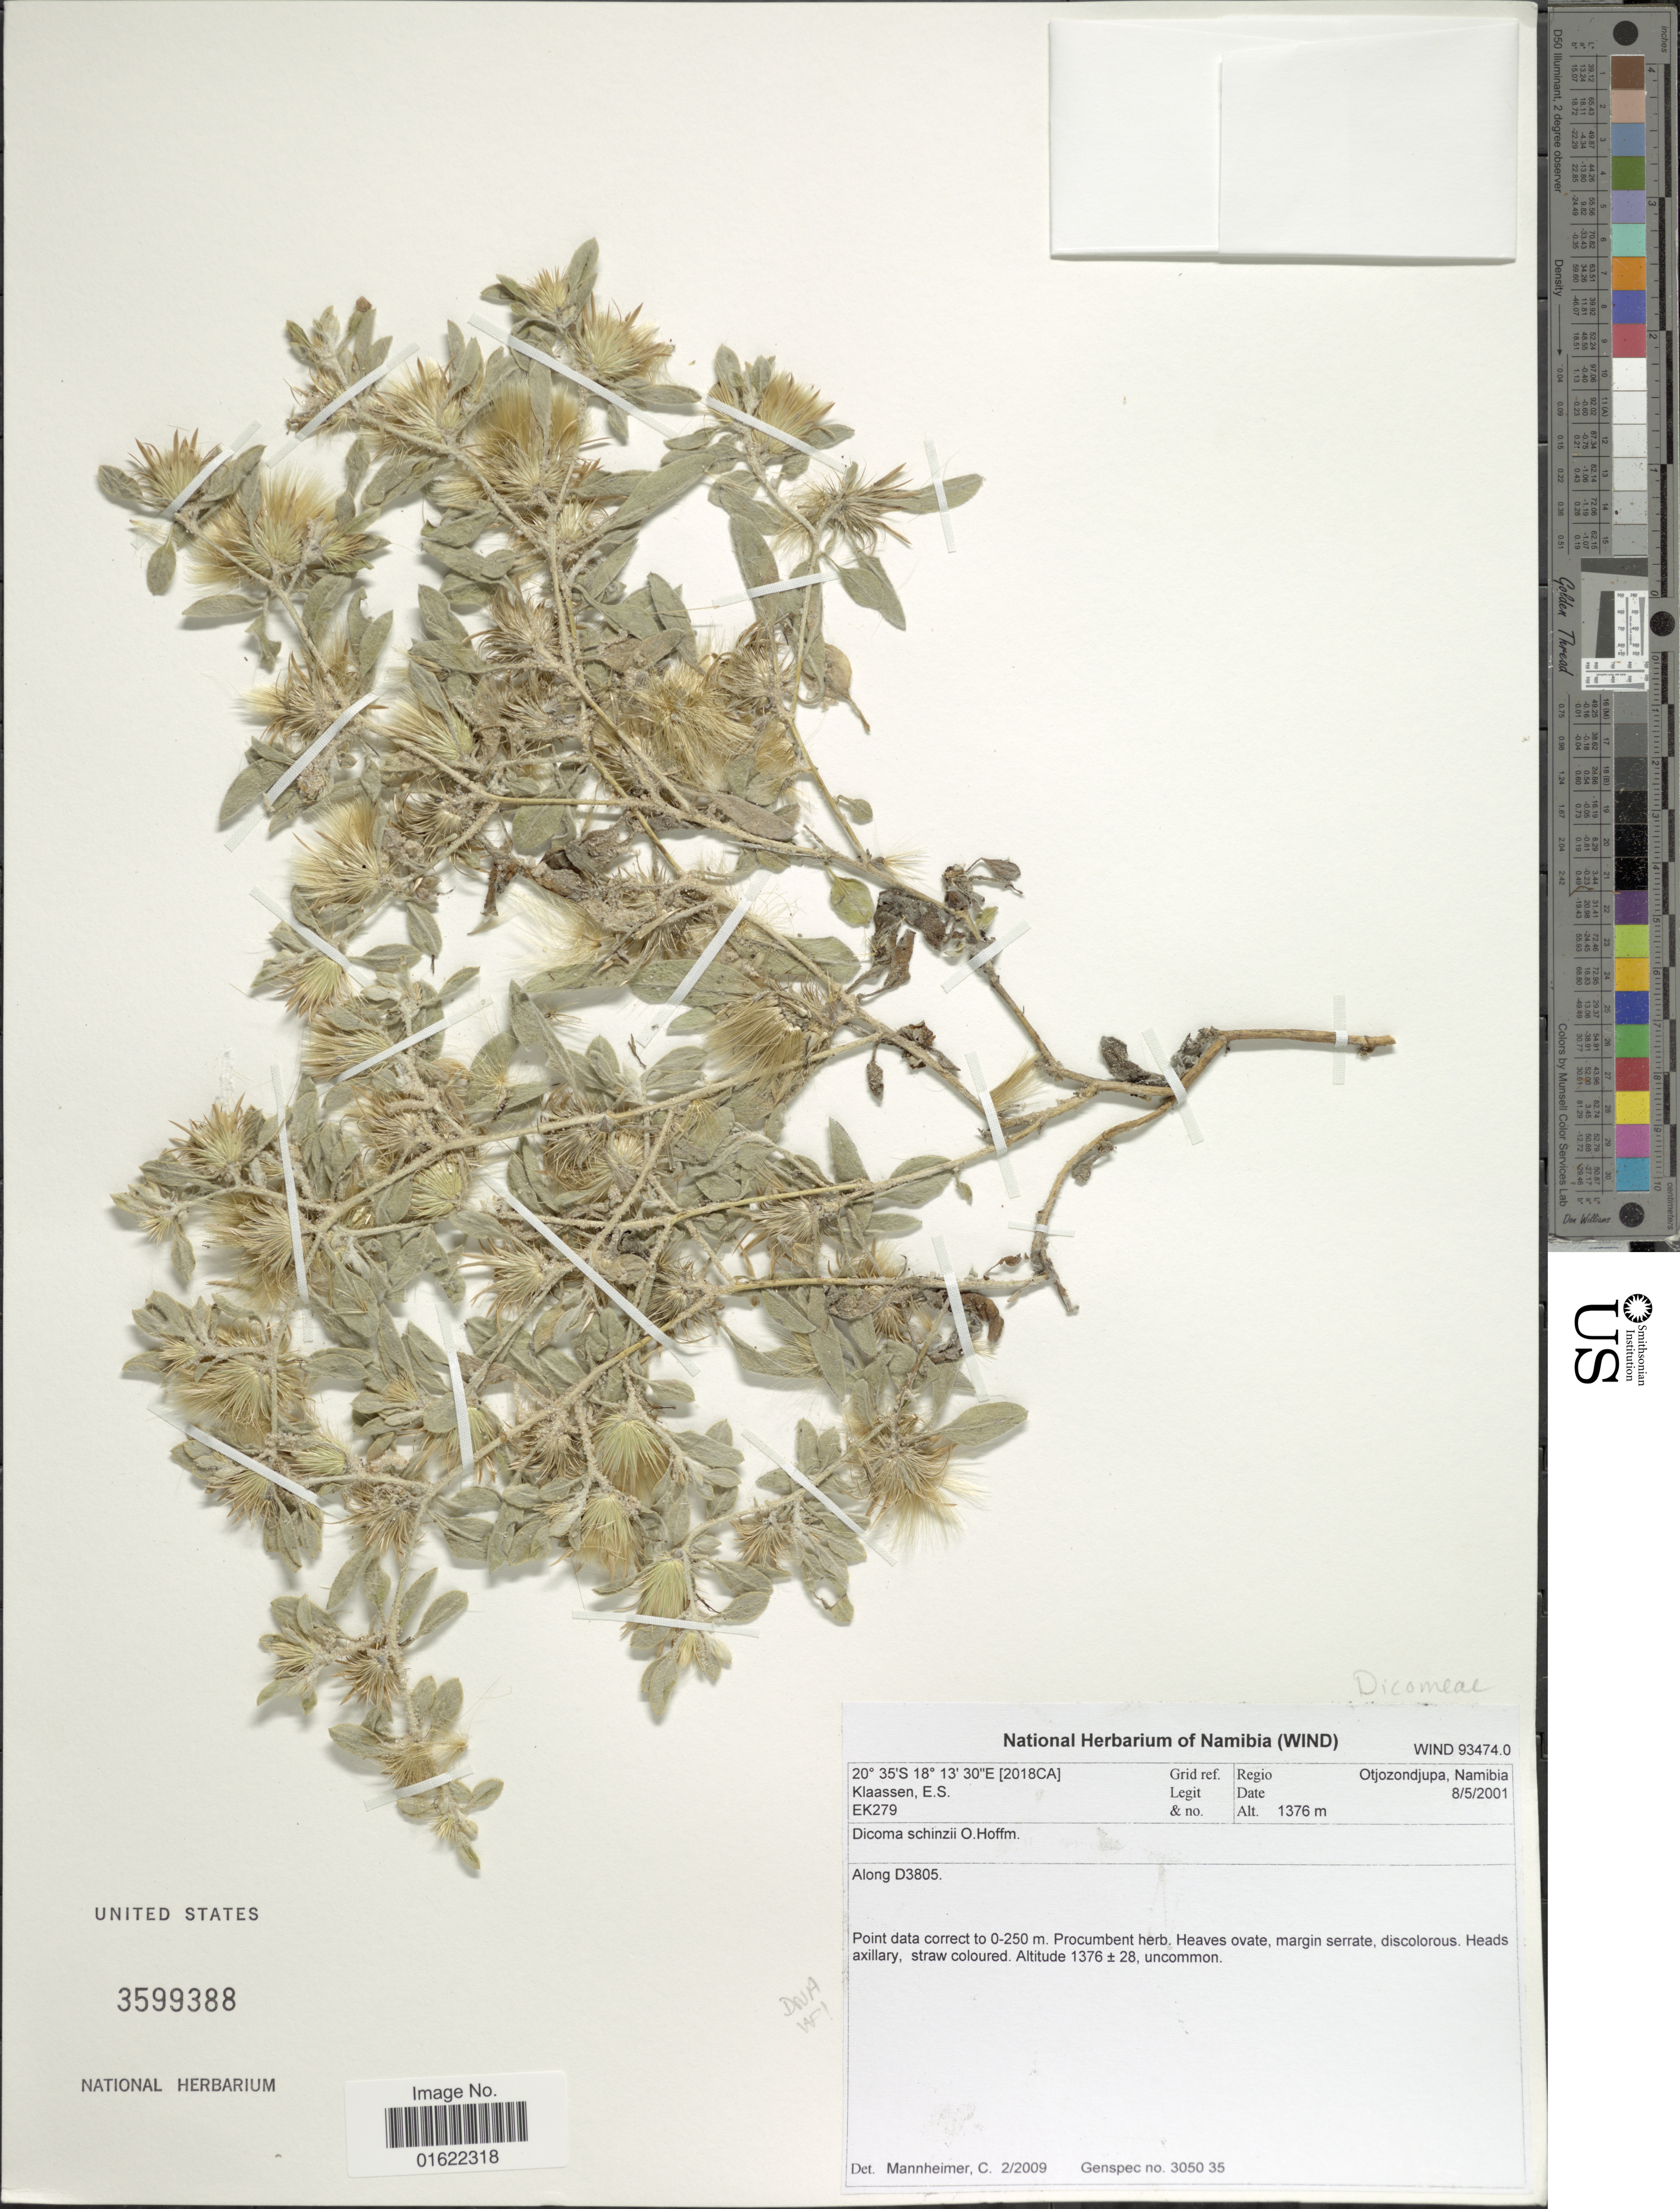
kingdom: Plantae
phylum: Tracheophyta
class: Magnoliopsida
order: Asterales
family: Asteraceae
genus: Dicoma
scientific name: Dicoma schinzii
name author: O. Hoffm.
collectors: E. S. Klaassen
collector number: EK279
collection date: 2001-05-08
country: Namibia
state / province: Otjozondjupa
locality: Along D3805. Grid ref. [2018CA] Regio: Otjozondjupa, Namibia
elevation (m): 1376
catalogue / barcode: US 3599388